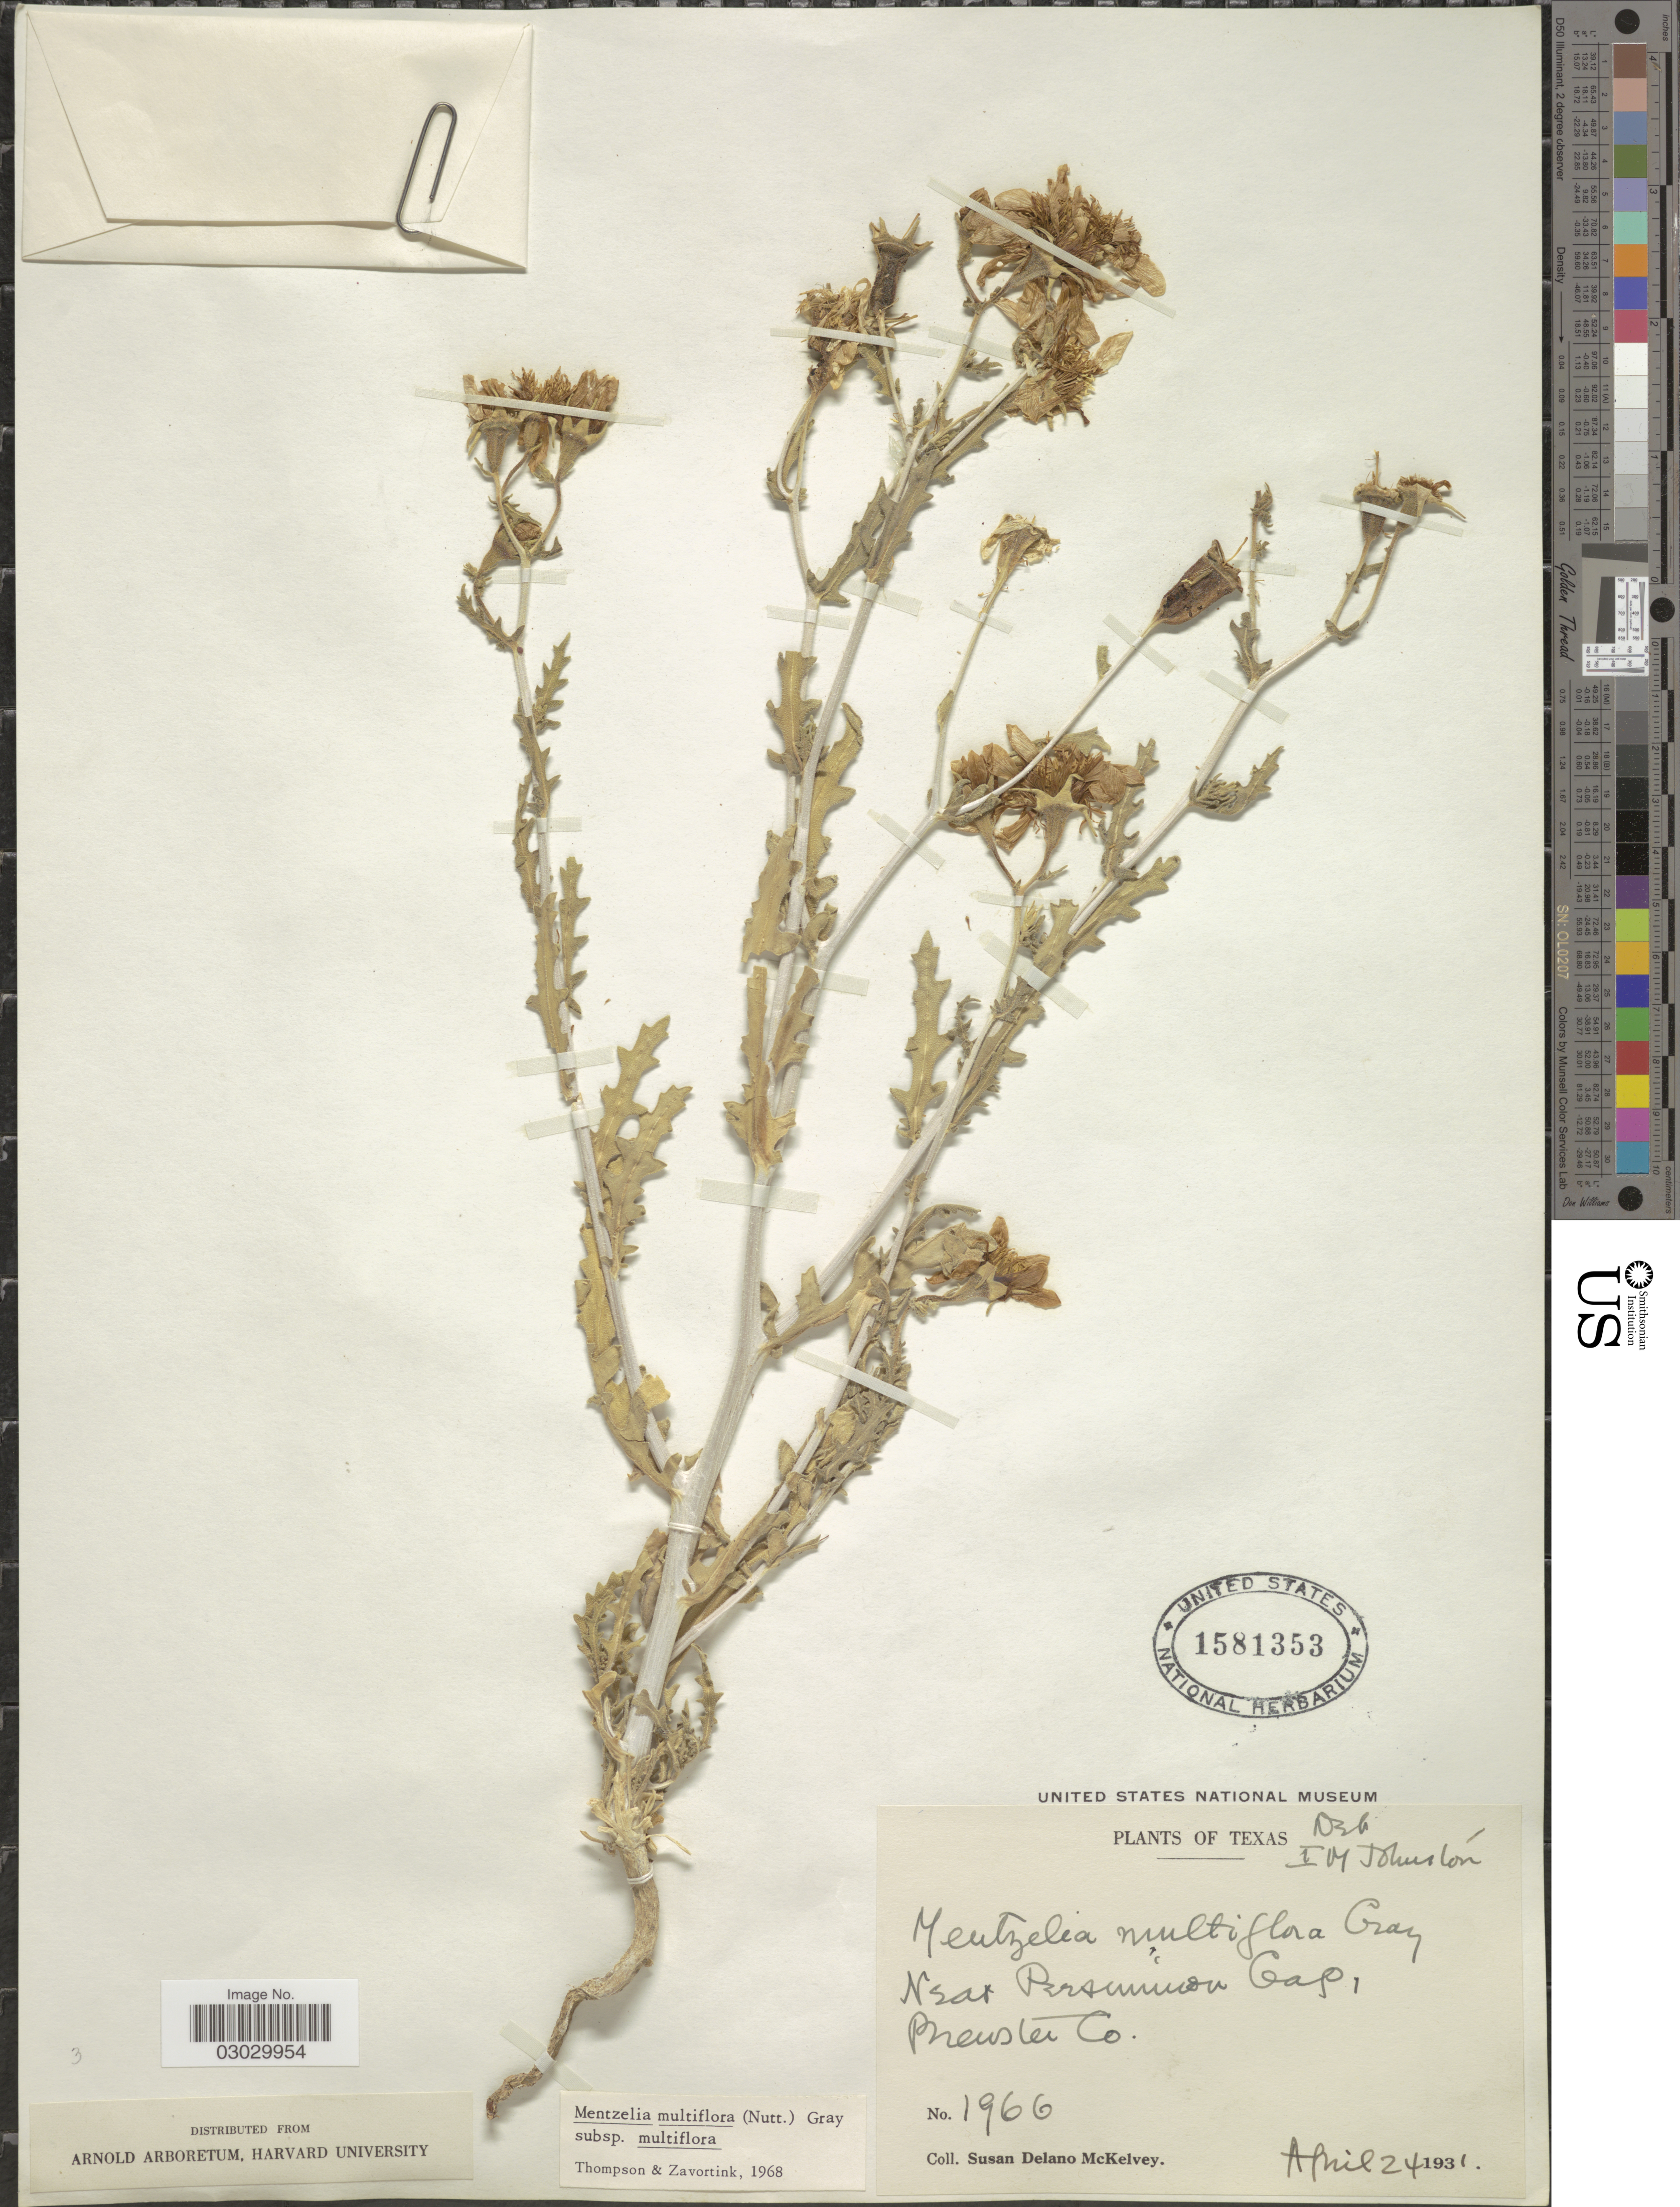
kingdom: Plantae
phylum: Tracheophyta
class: Magnoliopsida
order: Cornales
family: Loasaceae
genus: Mentzelia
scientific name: Mentzelia multiflora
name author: (Nutt.) A. Gray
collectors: S. A. McKelvey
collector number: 1966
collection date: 1931-04-24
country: United States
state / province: Texas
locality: Near Persimmon Gap, Brewster Co.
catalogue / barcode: US 1581353